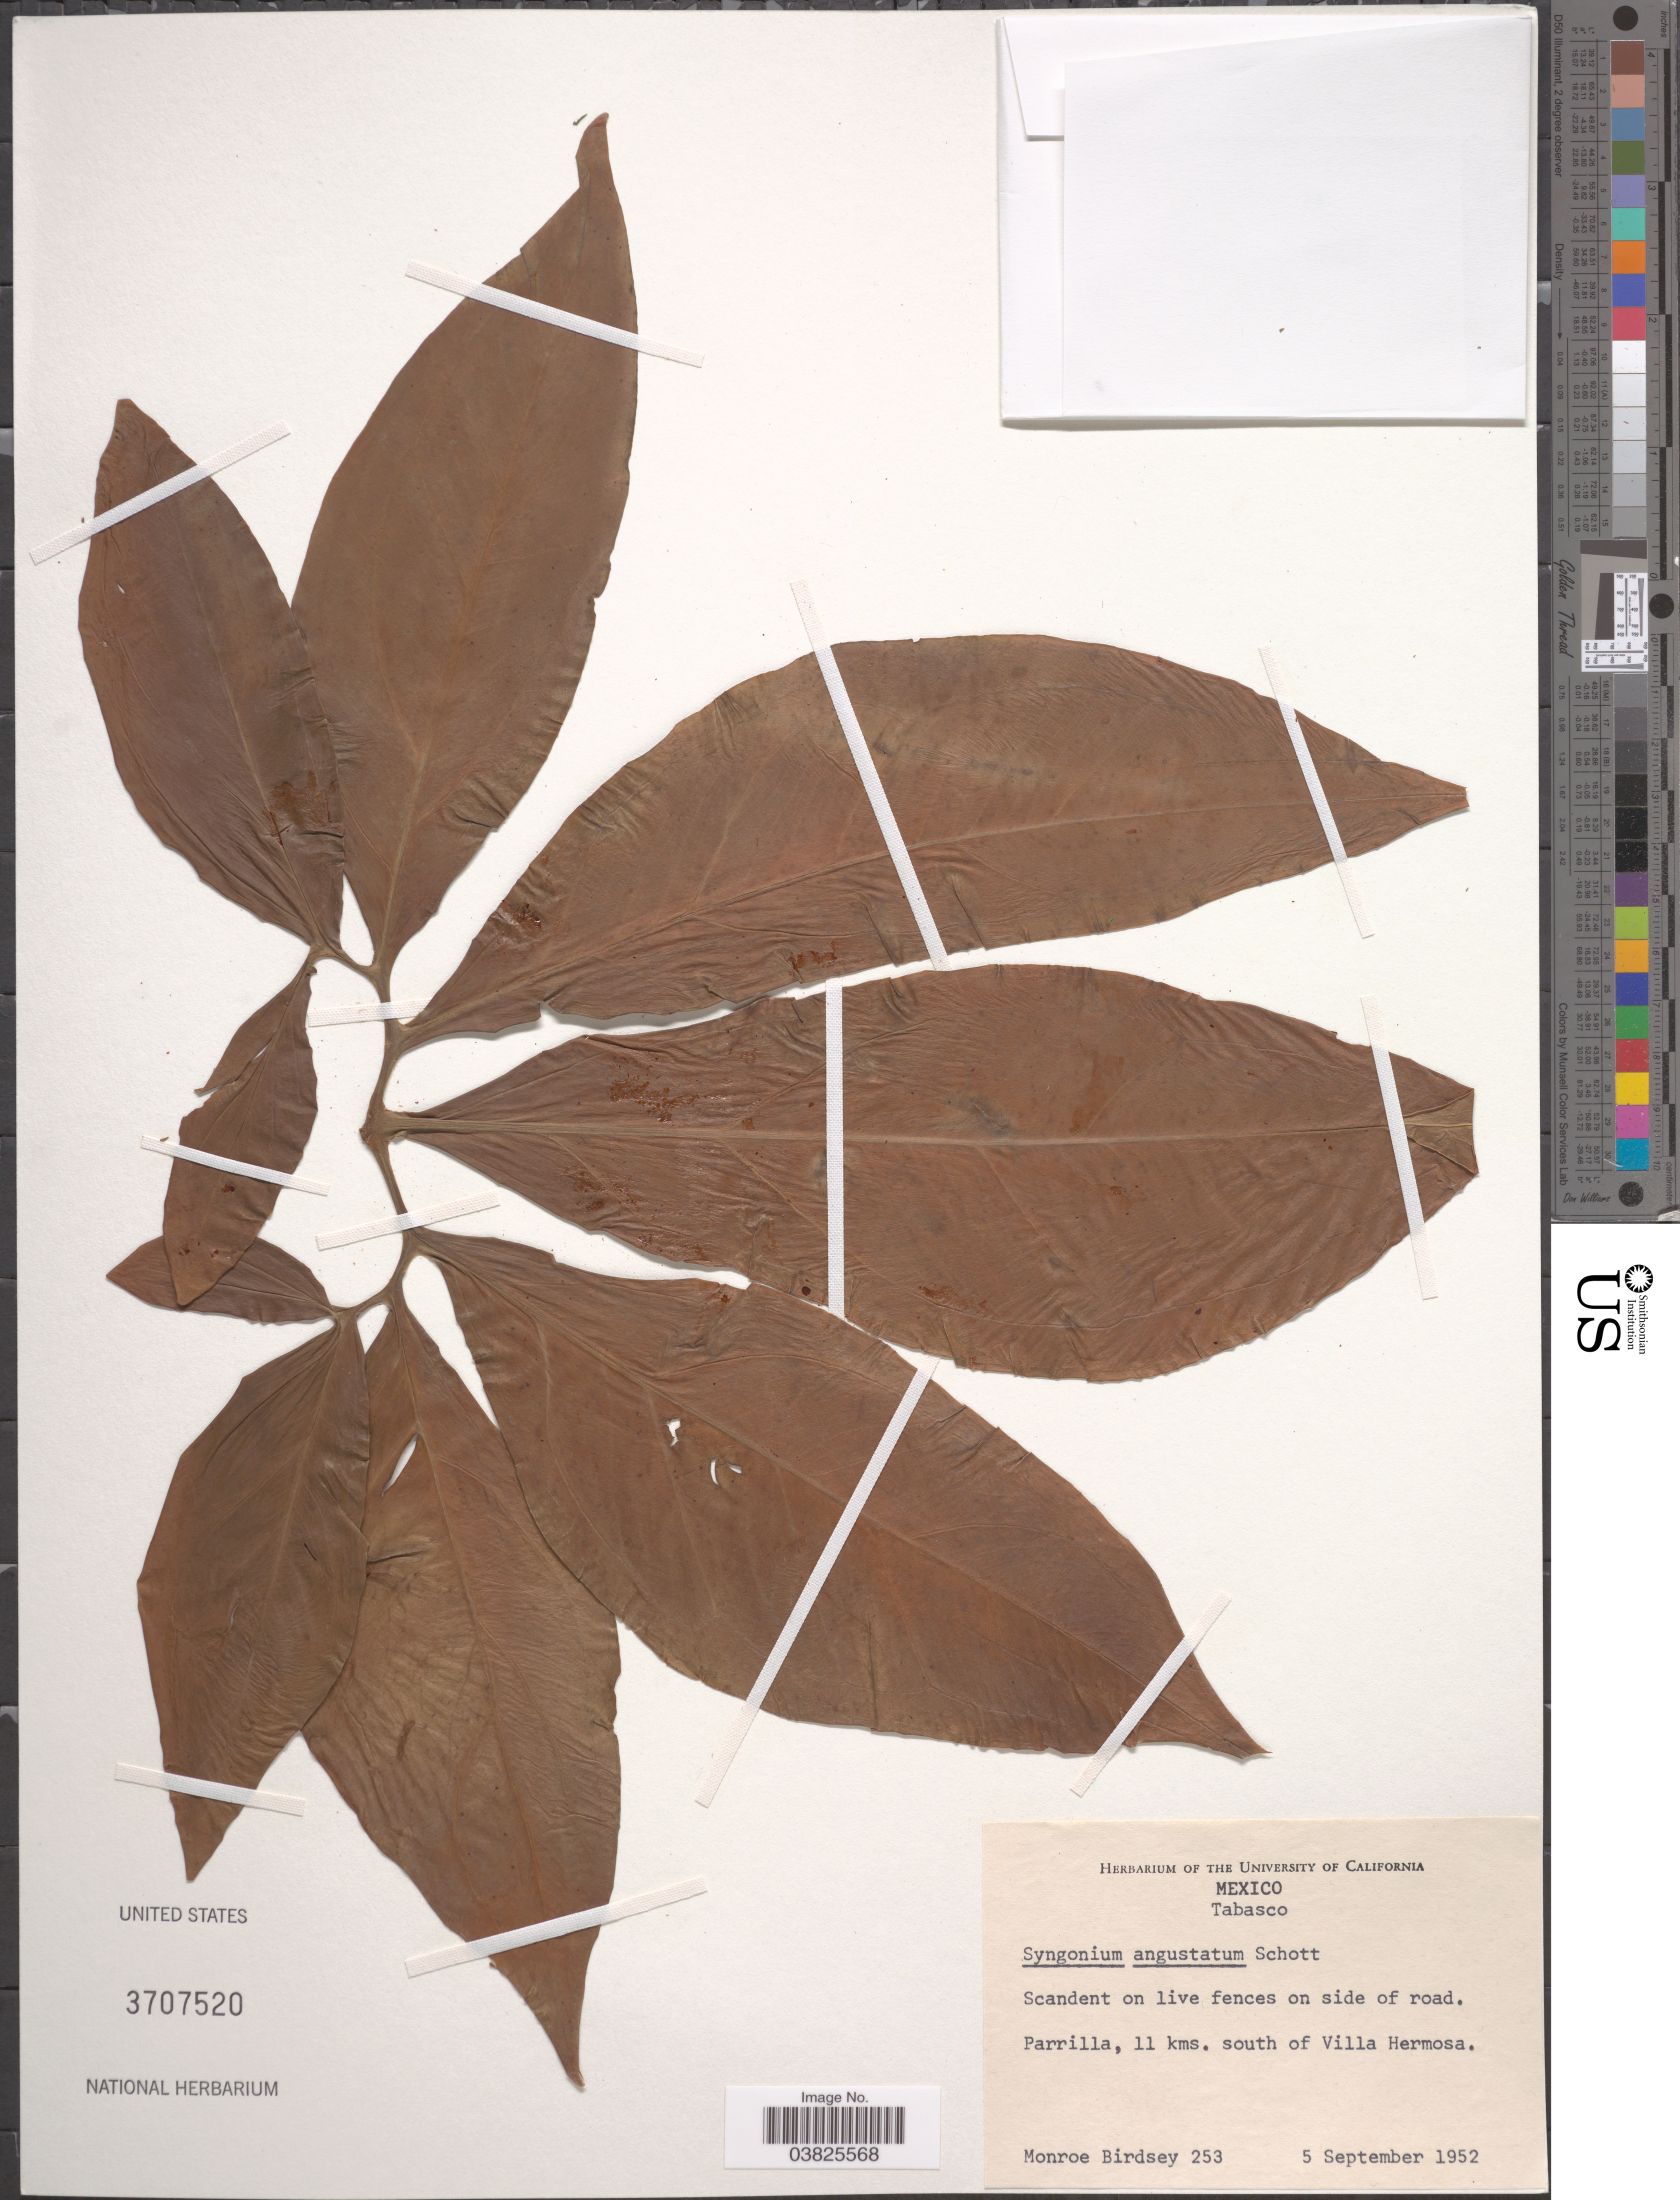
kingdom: Plantae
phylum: Tracheophyta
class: Liliopsida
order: Alismatales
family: Araceae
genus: Syngonium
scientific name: Syngonium angustatum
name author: Schott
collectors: M. Birdsey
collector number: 253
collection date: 1952-09-05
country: Mexico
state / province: Tabasco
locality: On side of road. Parrilla, 11 kms. south of Villa Hermosa.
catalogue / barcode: US 3707520